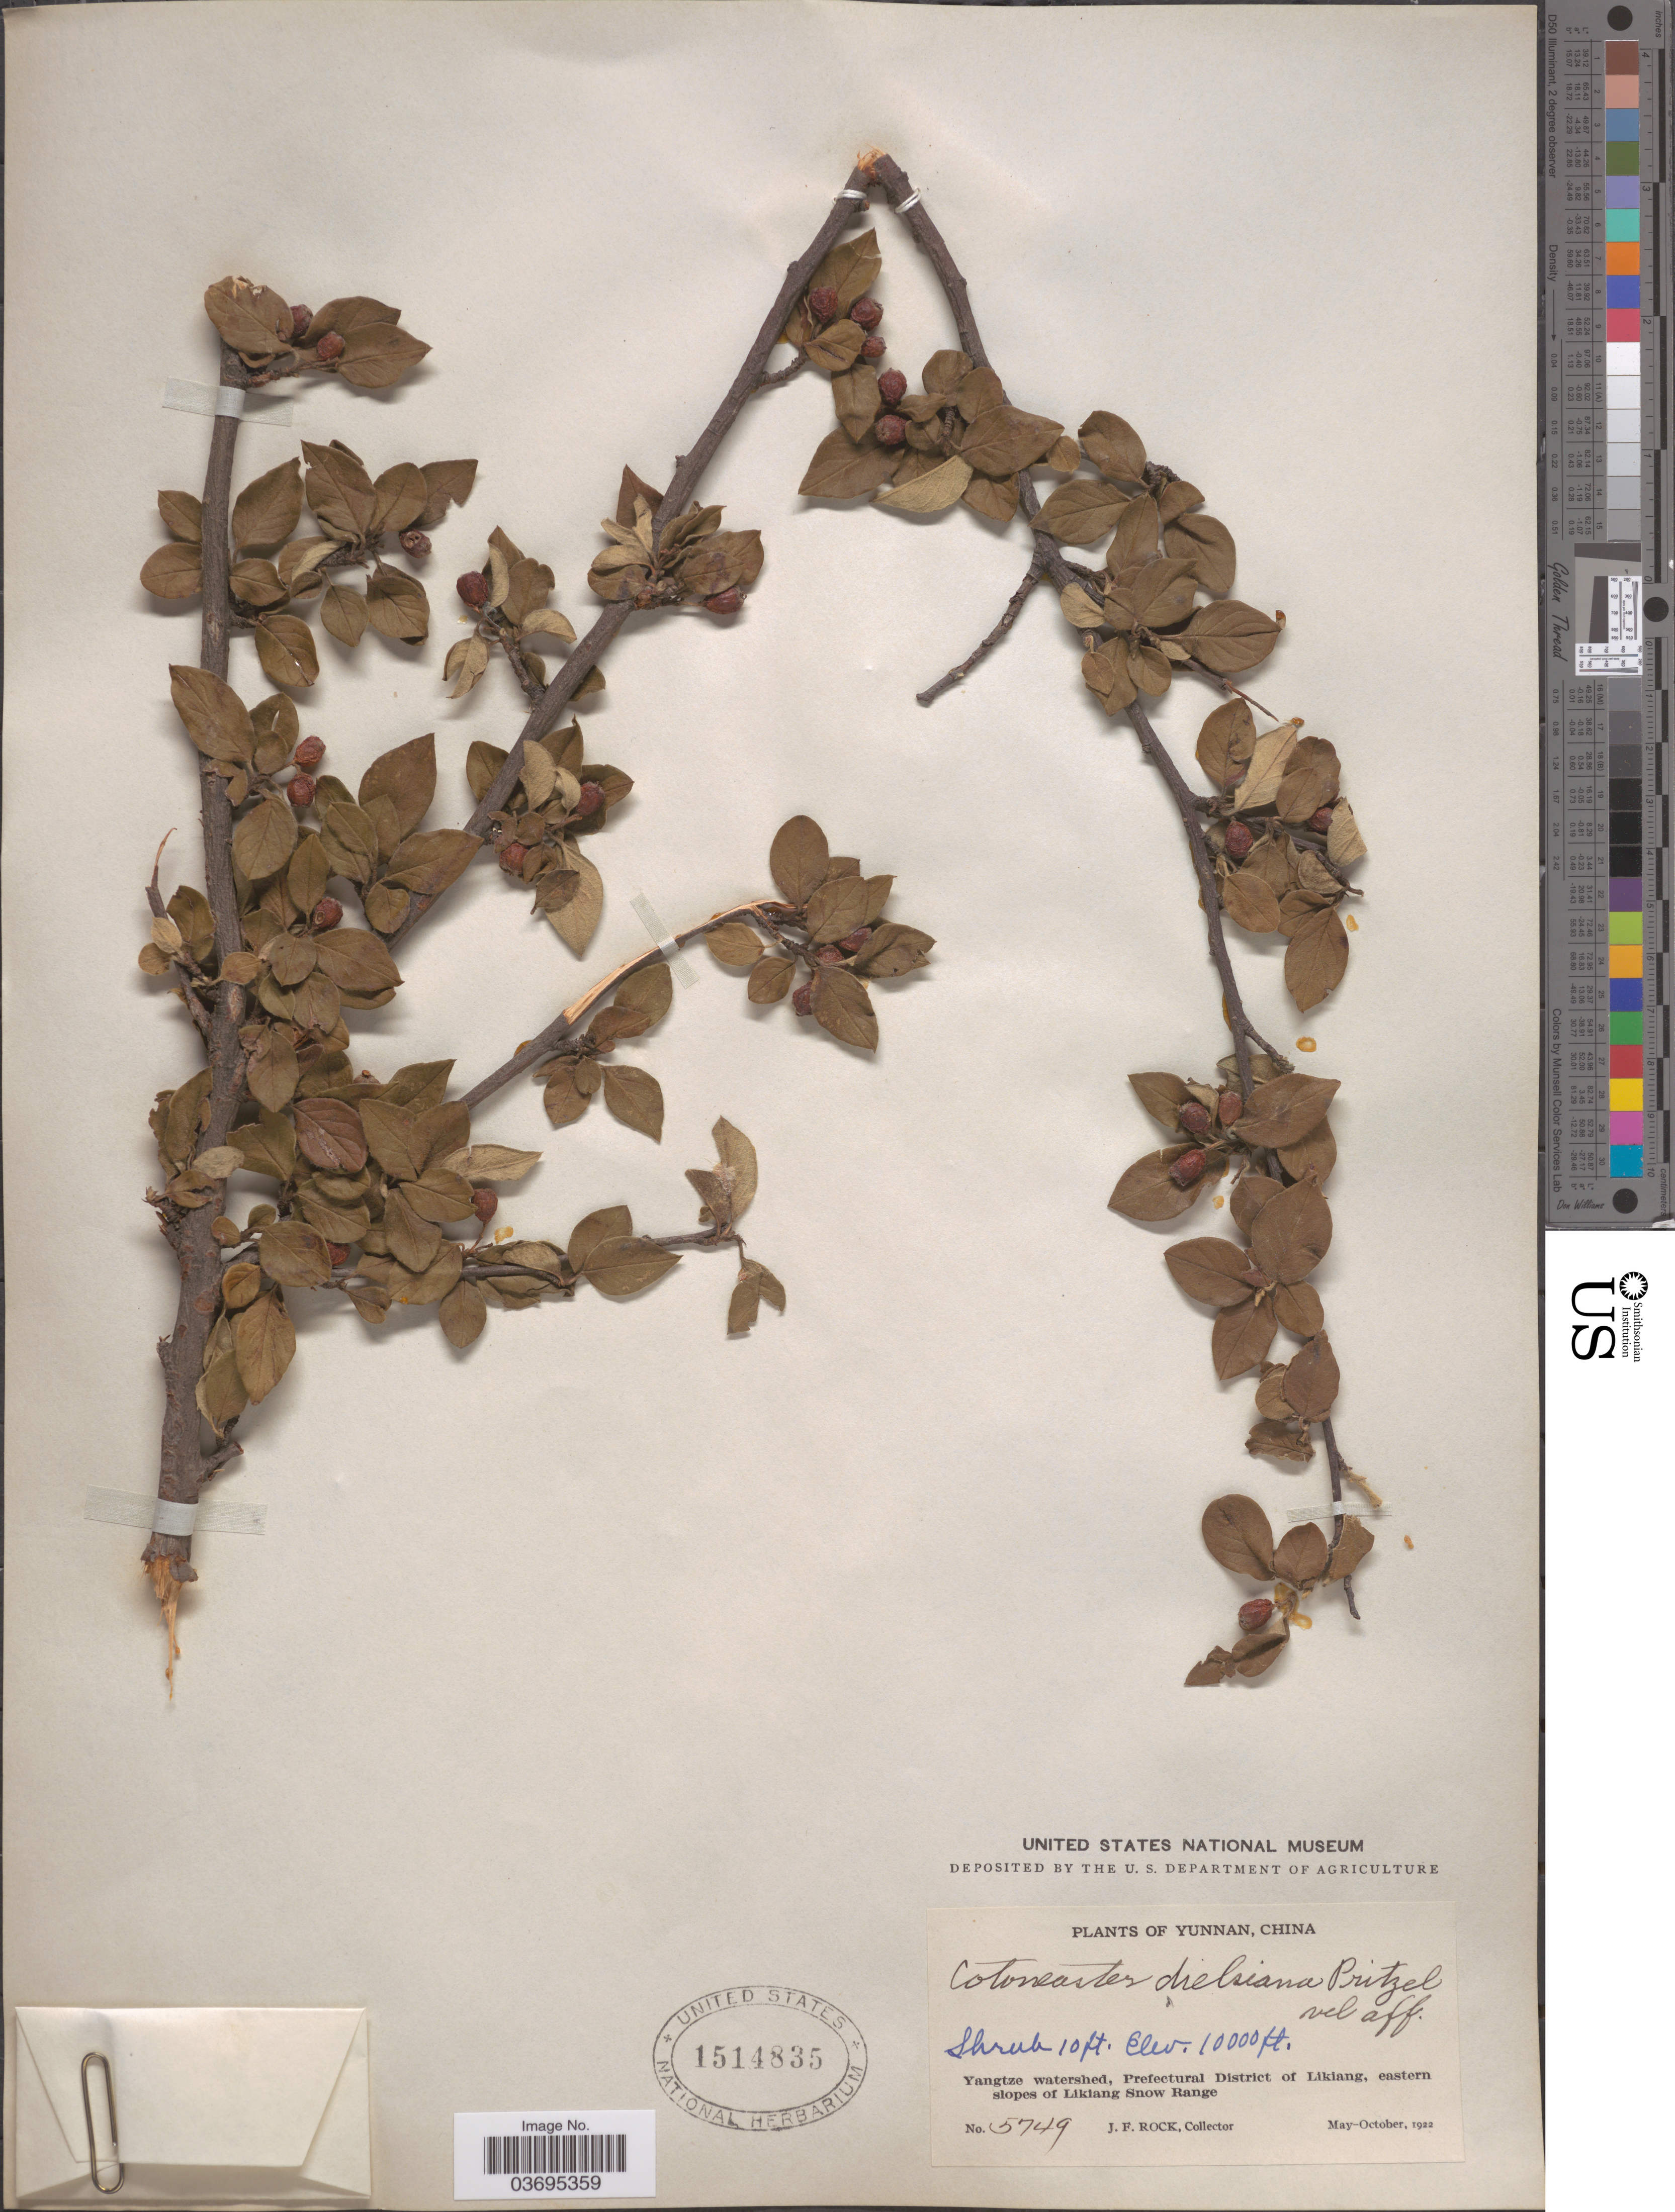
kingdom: Plantae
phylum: Tracheophyta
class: Magnoliopsida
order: Rosales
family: Rosaceae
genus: Cotoneaster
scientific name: Cotoneaster dielsianus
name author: E. Pritz. ex Diels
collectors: J. Rock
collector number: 5749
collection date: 1922-05/1922-10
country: China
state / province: Yunnan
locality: Yangtze watershed, Prefectural District of Likiang, eastern slopes of Likiang Snow Range.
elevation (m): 3048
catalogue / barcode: US 1514835